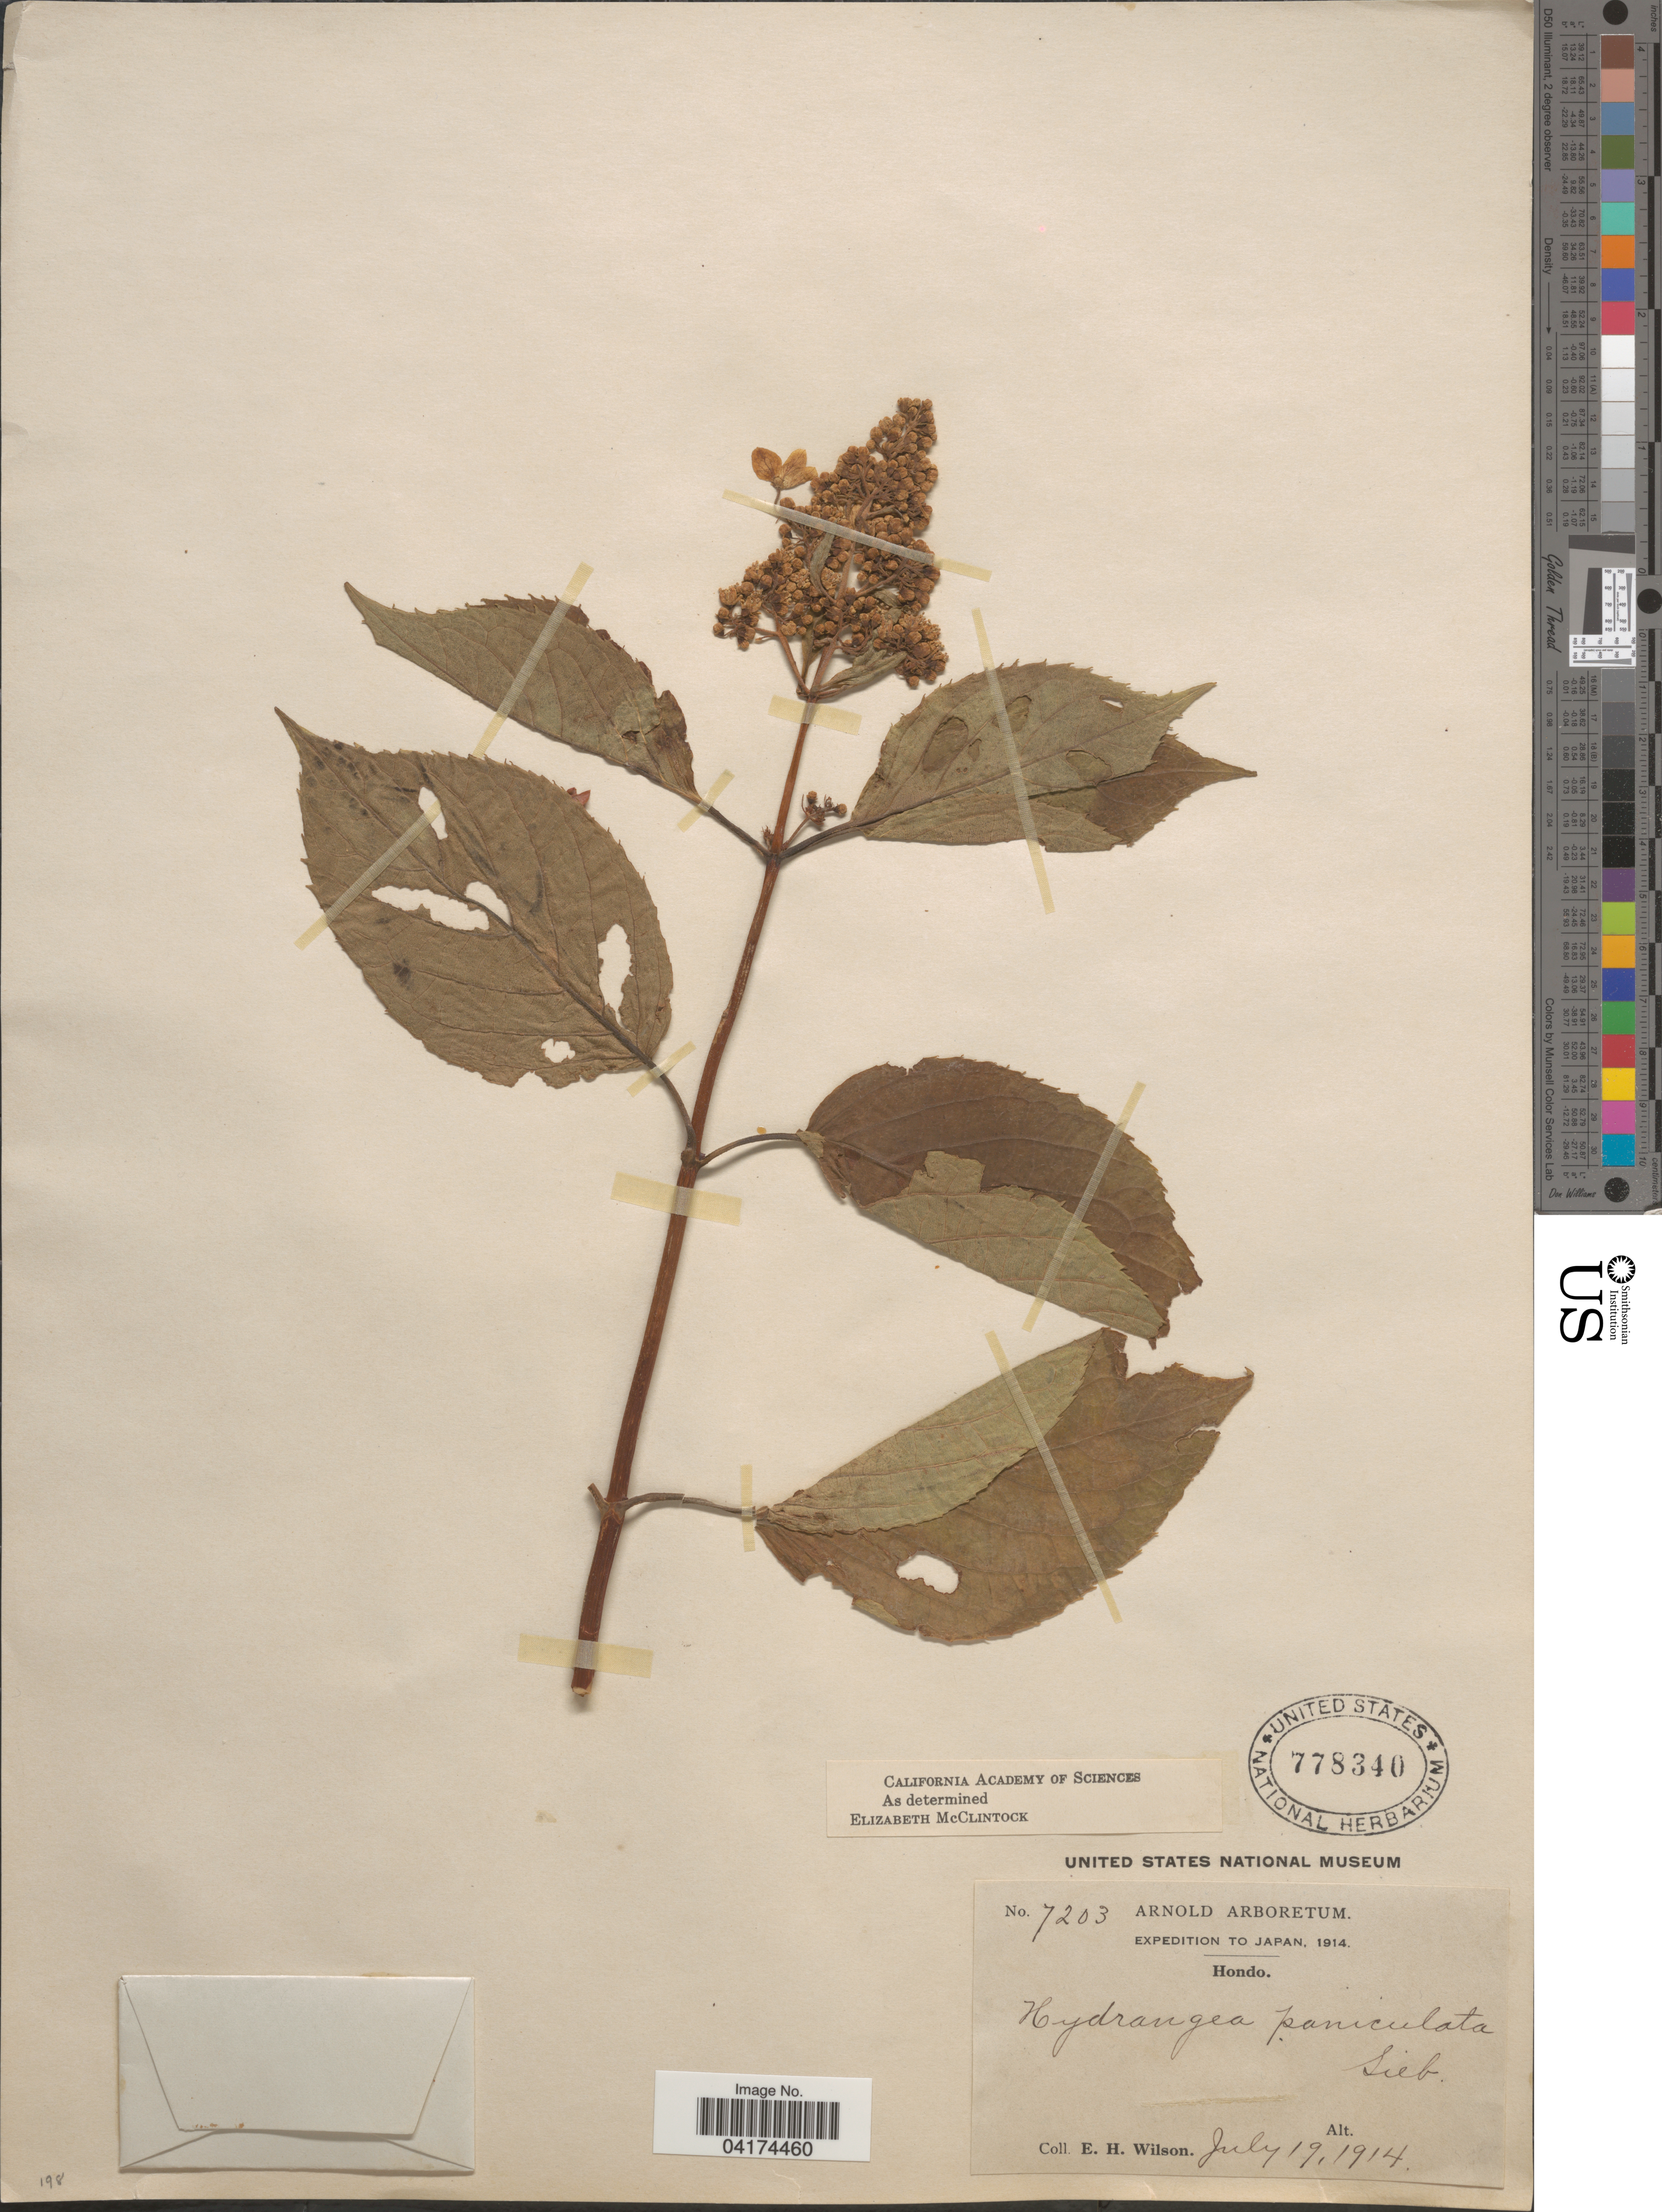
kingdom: Plantae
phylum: Tracheophyta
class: Magnoliopsida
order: Cornales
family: Hydrangeaceae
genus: Hydrangea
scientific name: Hydrangea paniculata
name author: Siebold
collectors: E. Wilson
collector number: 7203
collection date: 1914-07-19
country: Japan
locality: Expedition to Japan, 1914. Hondo.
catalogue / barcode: US 778340